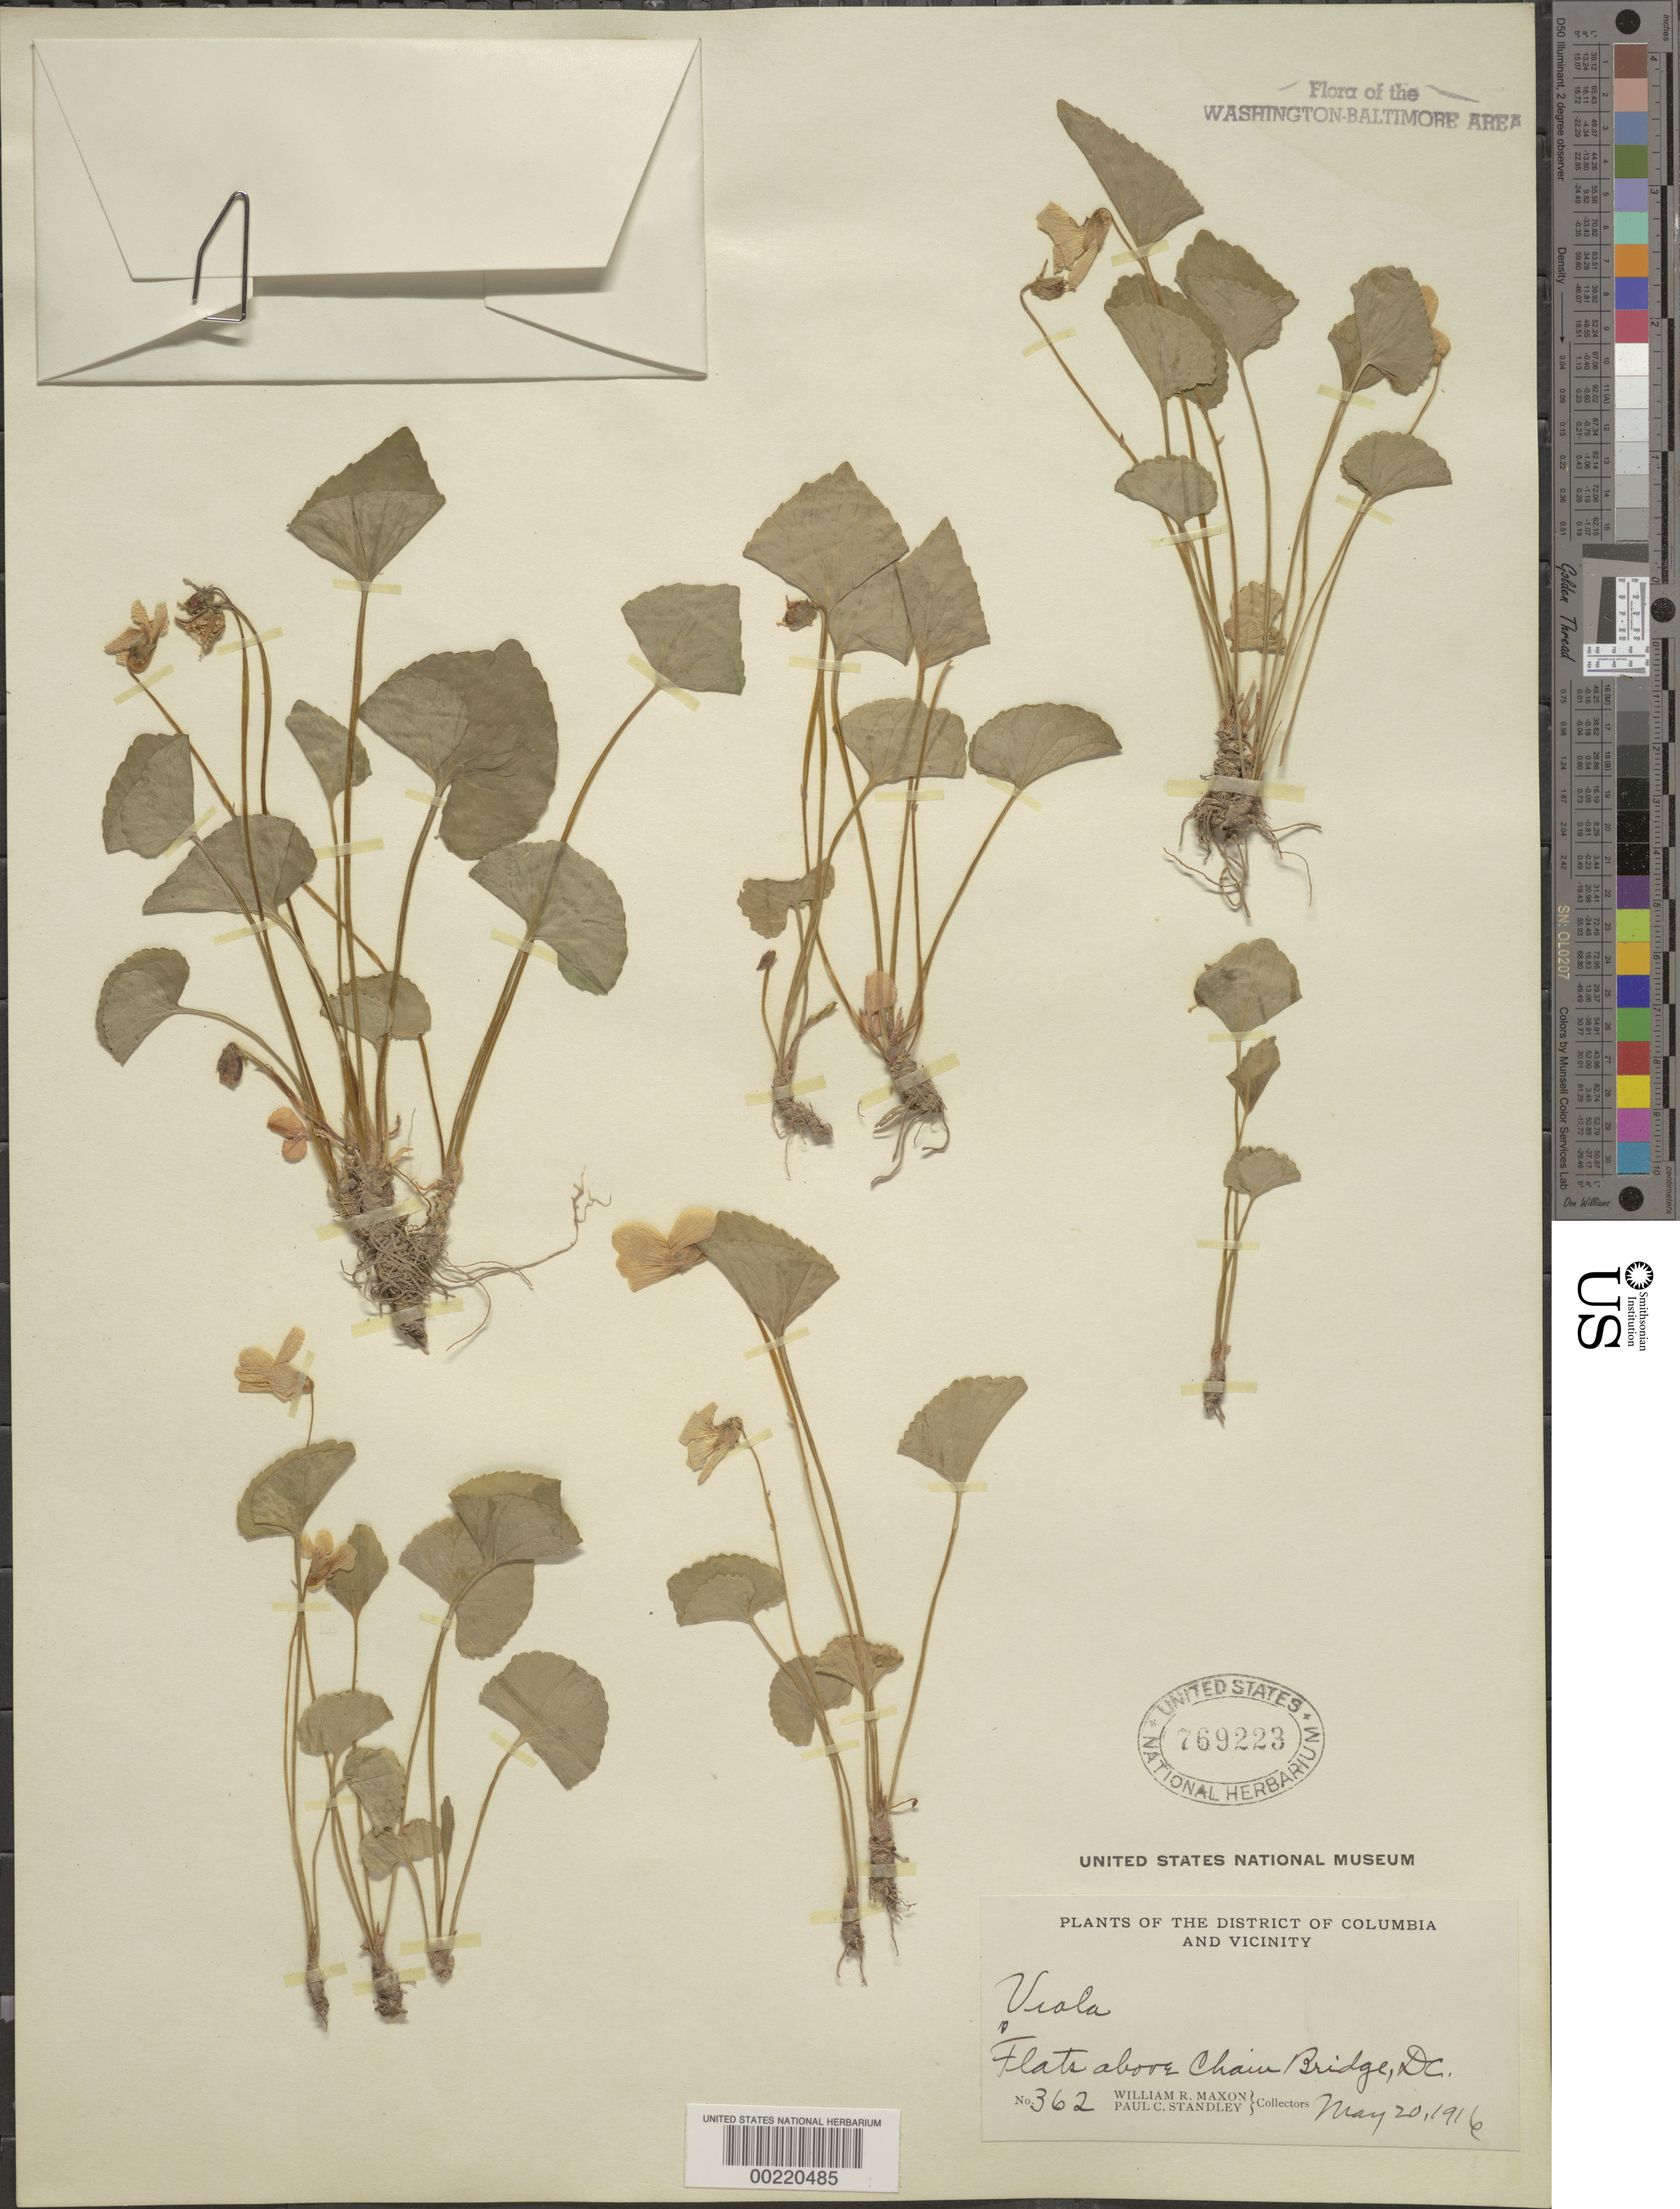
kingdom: Plantae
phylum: Tracheophyta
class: Magnoliopsida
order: Malpighiales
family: Violaceae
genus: Viola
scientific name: Viola sp.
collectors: W. R. Maxon & P. C. Standley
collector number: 362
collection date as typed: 20 May 1916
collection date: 1916-05-20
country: United States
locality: Above Chain Bridge, Flats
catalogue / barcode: US 769223